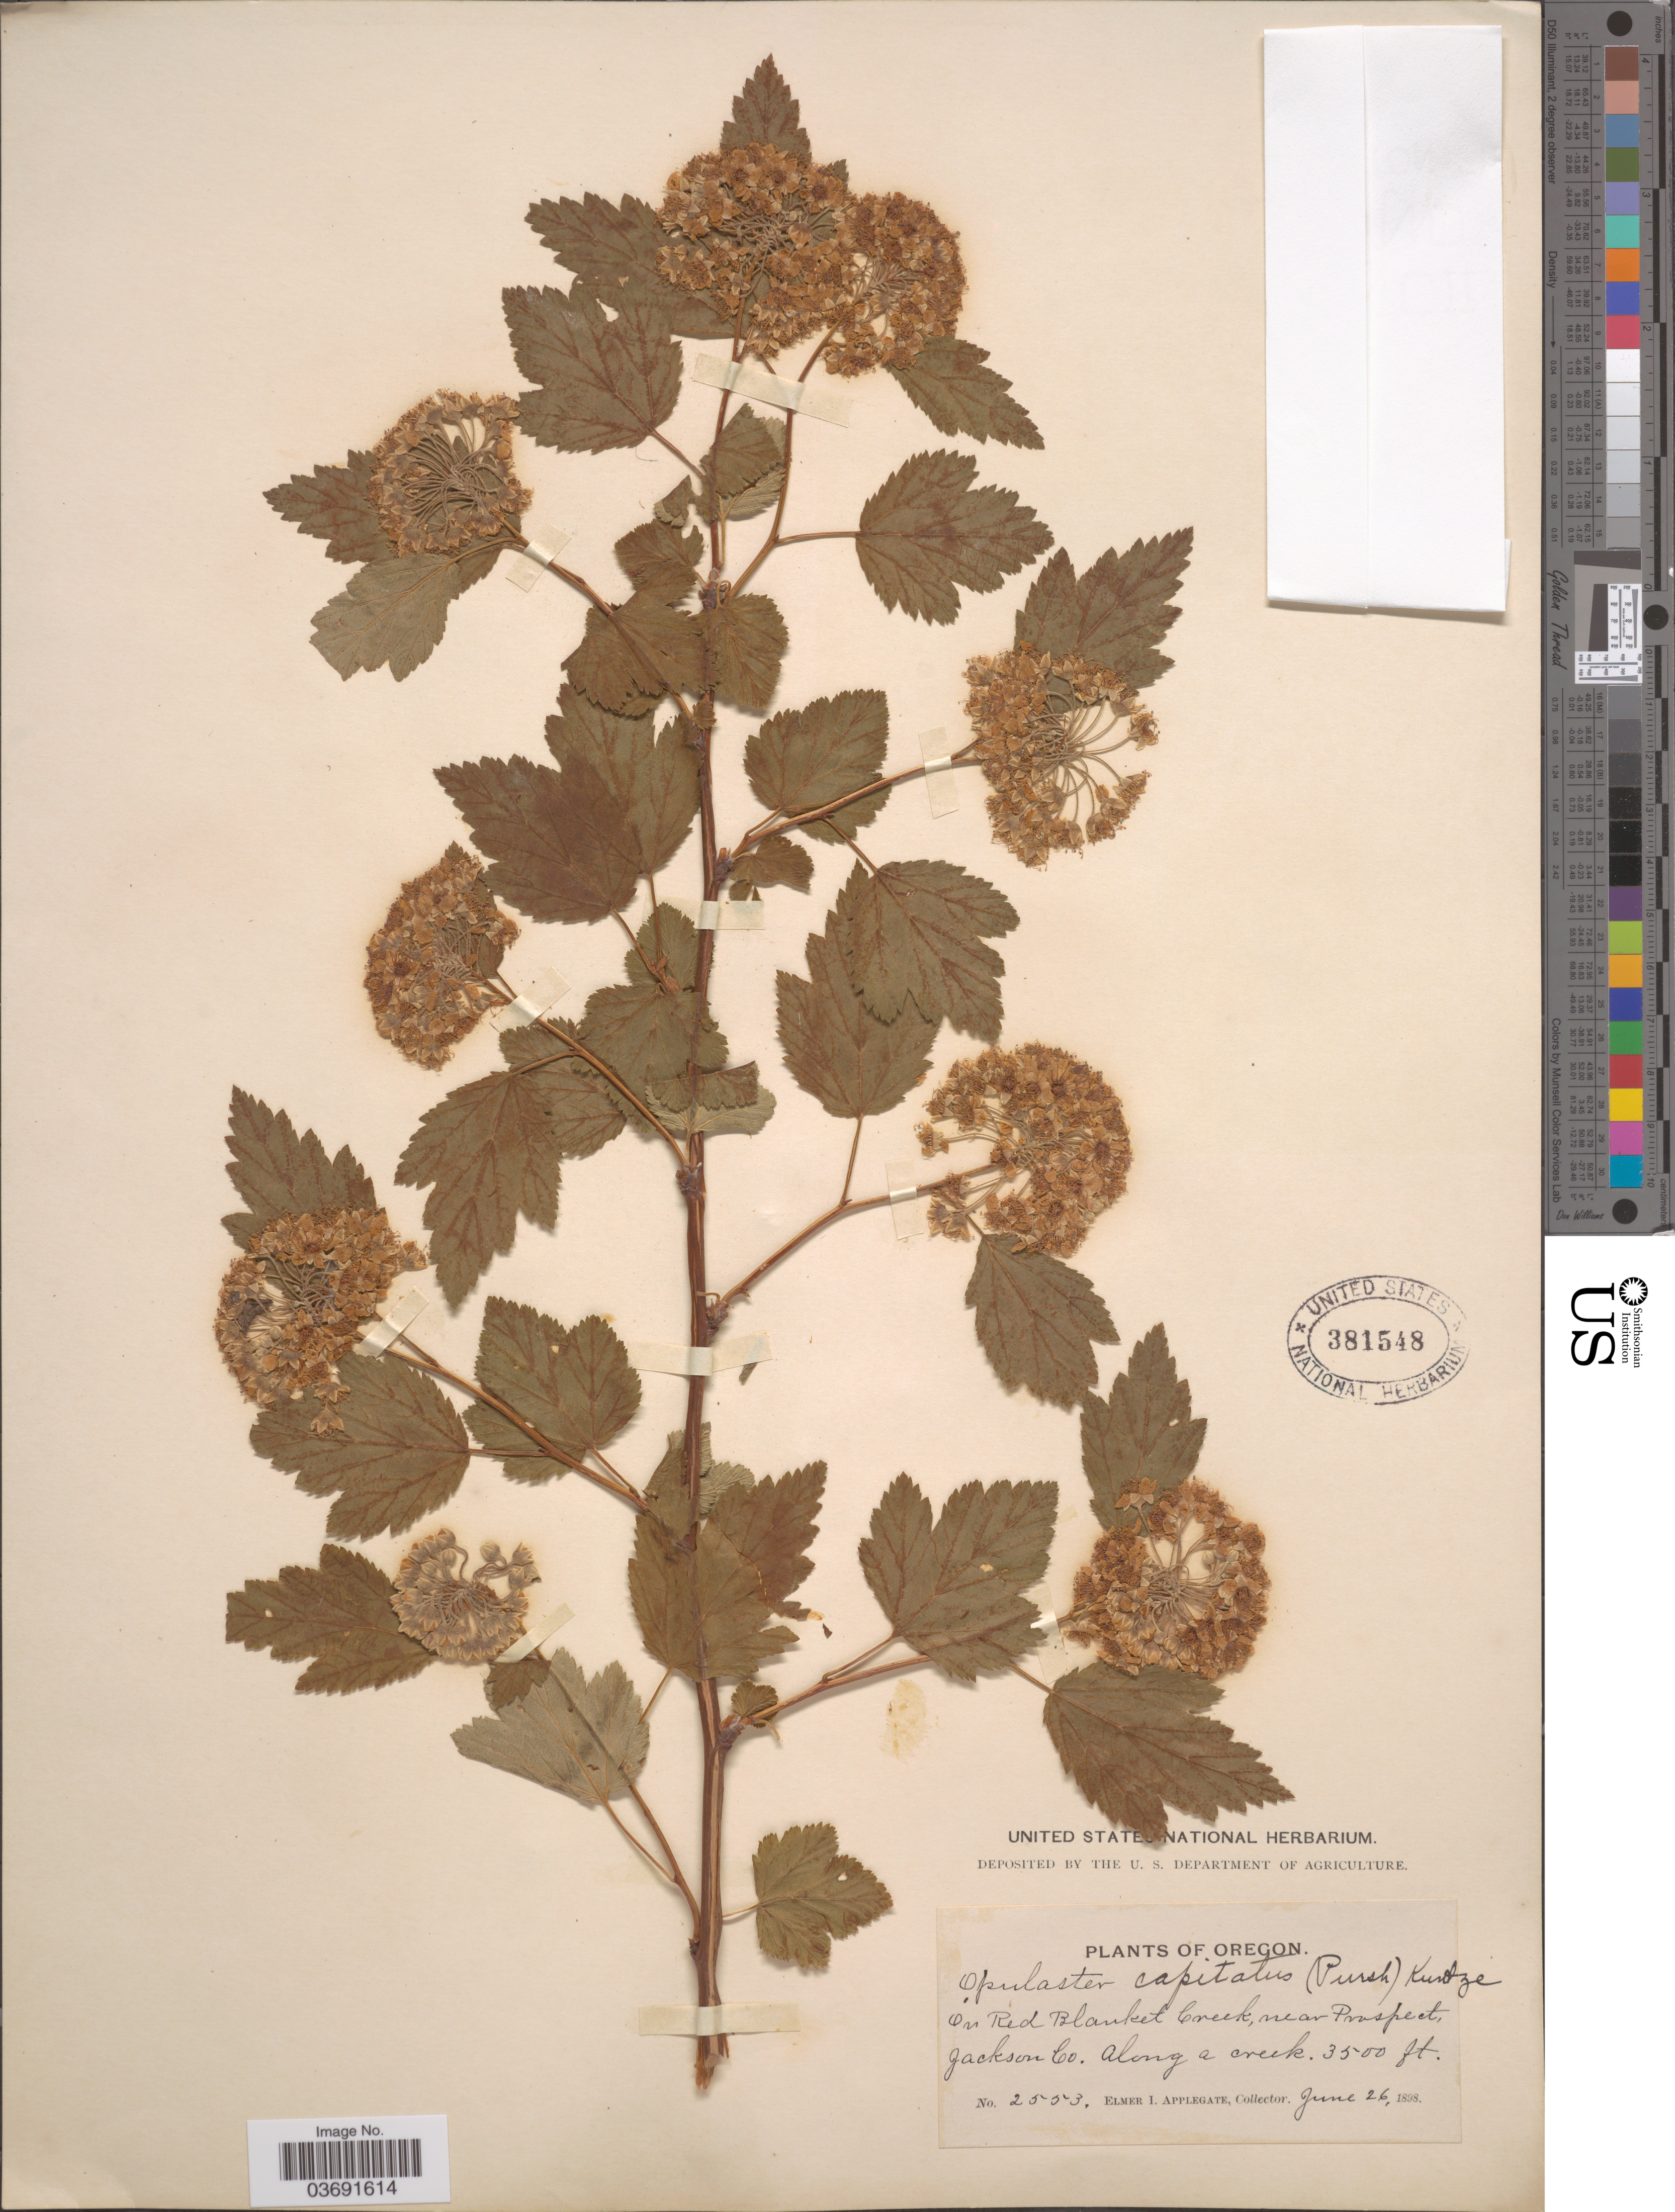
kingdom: Plantae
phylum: Tracheophyta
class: Magnoliopsida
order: Rosales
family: Rosaceae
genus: Physocarpus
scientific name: Physocarpus capitatus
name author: (Pursh) Kuntze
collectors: E. I. Applegate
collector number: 2553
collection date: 1898-06-26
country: United States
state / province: Oregon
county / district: Jackson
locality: On Red Blanket Creek, near Prospect, Jackson Co.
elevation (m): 1067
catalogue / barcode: US 381548